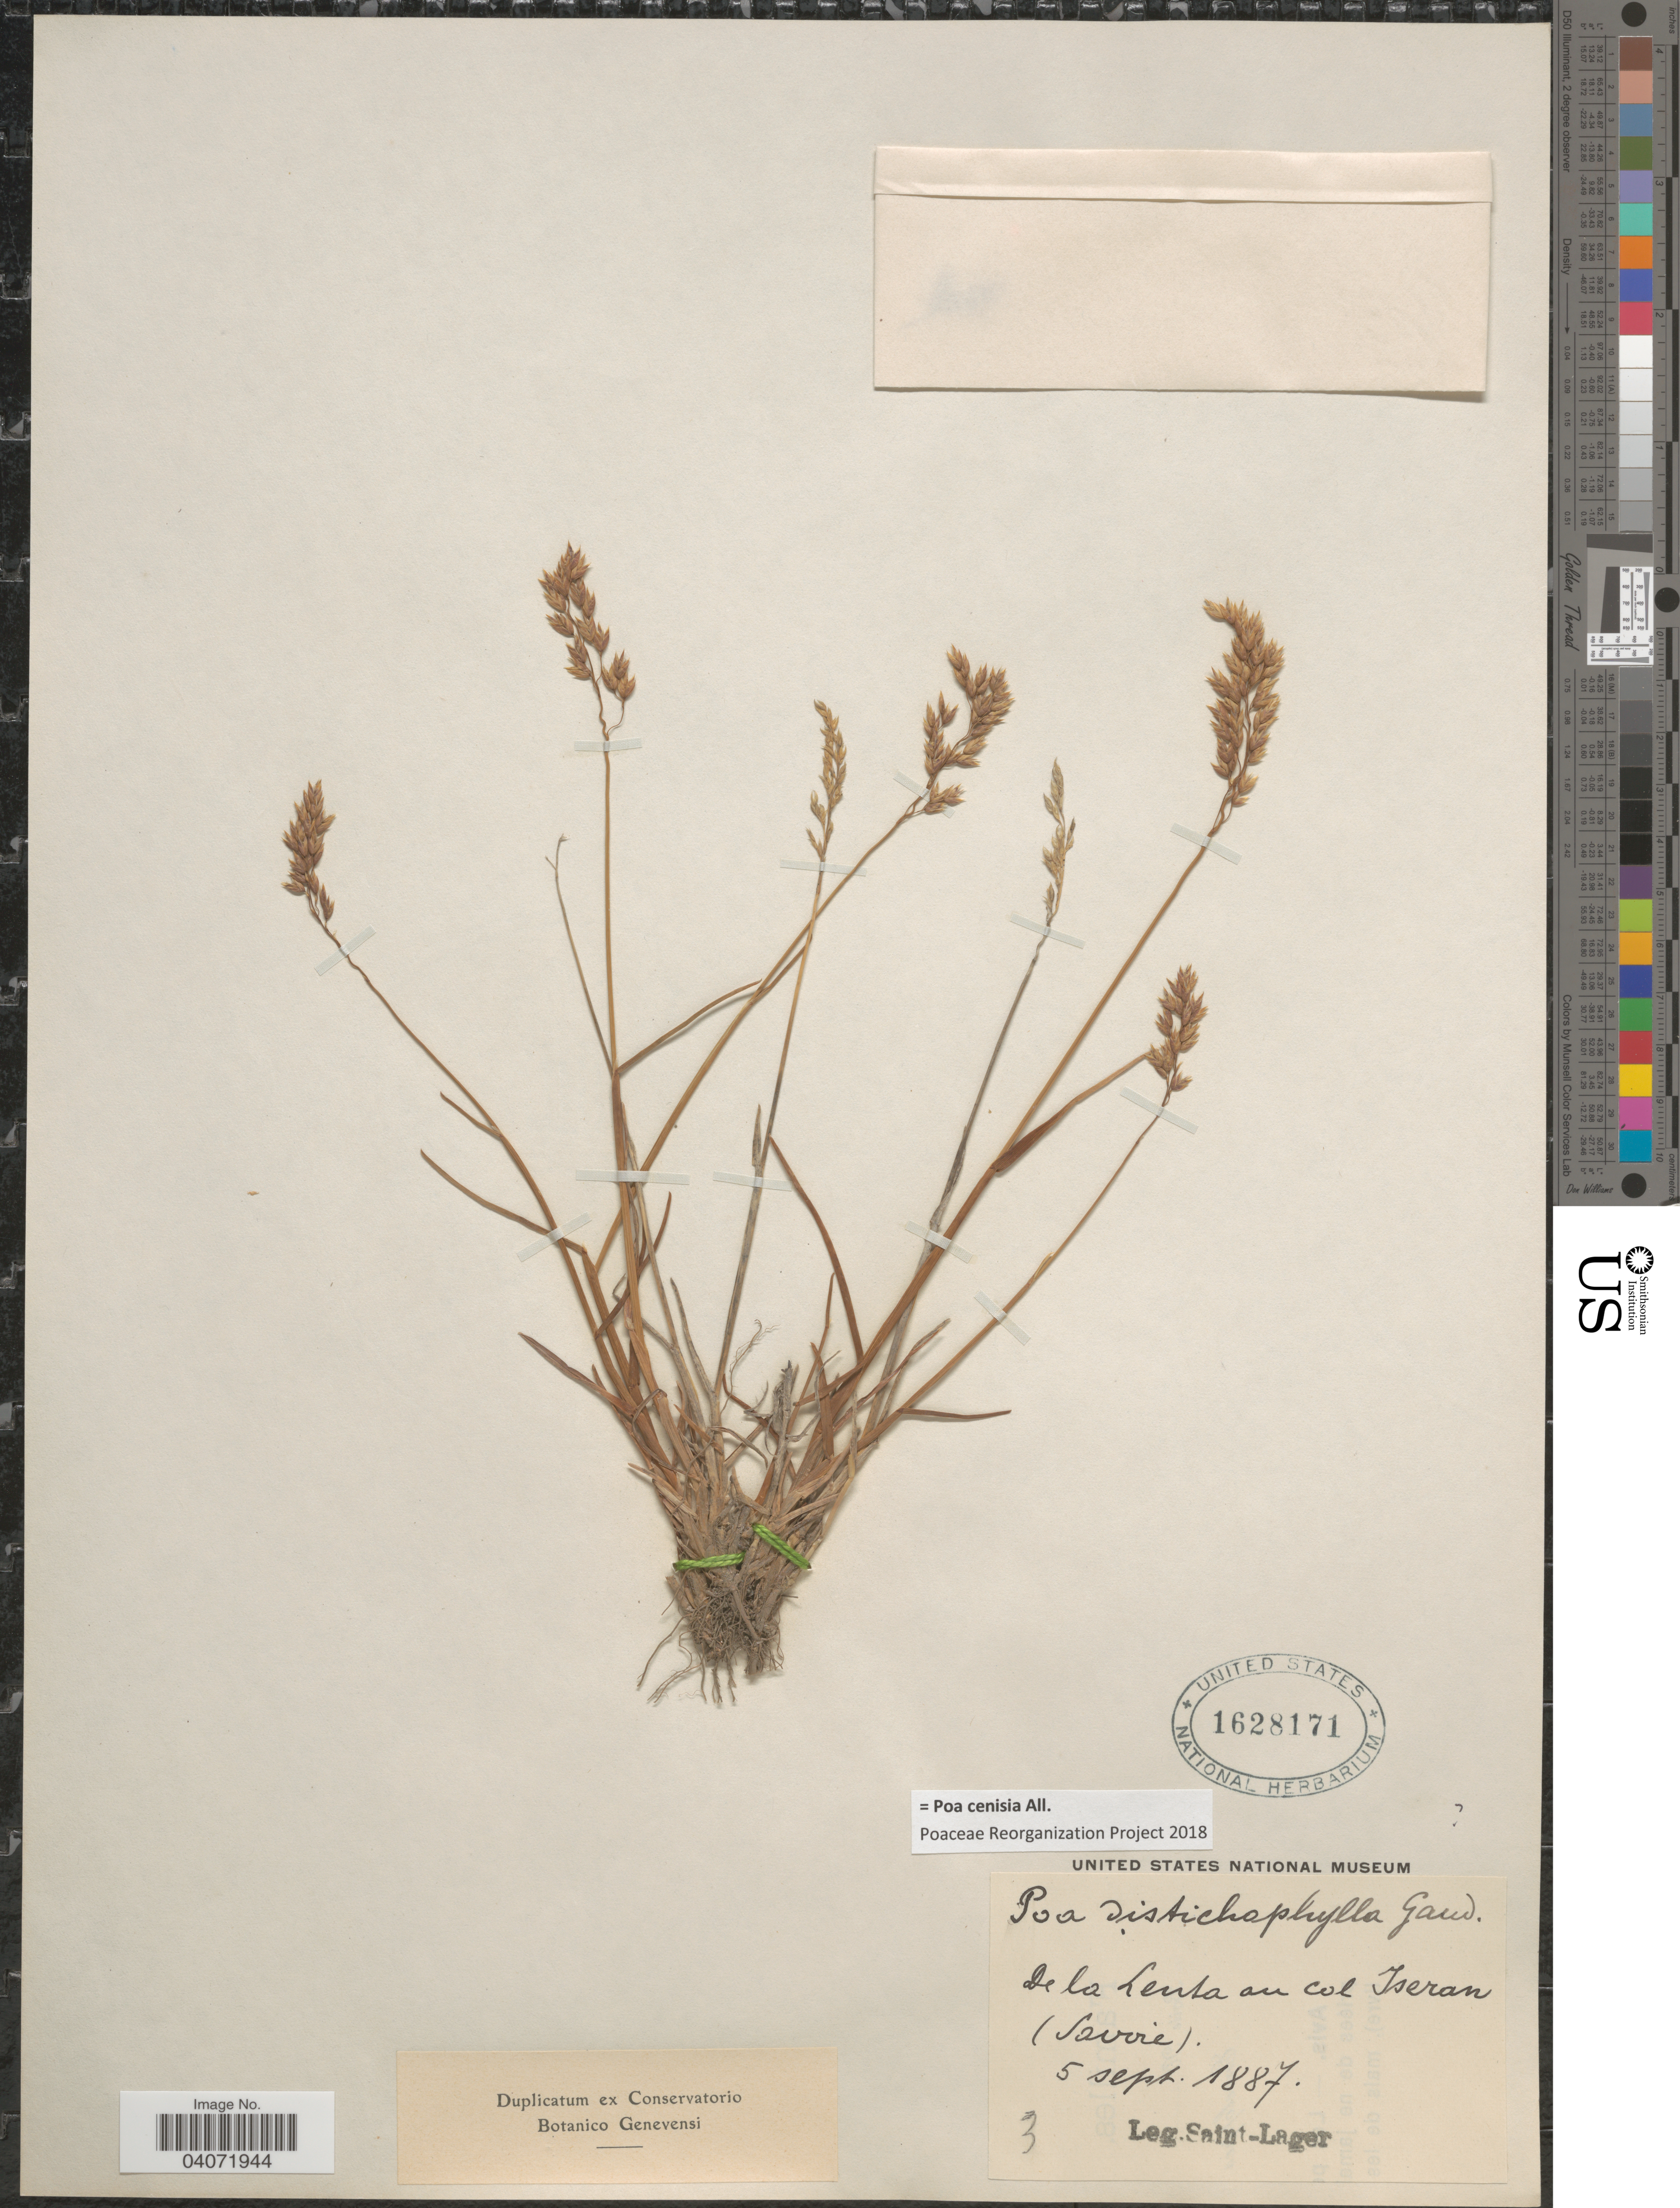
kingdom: Plantae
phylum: Tracheophyta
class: Liliopsida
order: Poales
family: Poaceae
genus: Poa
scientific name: Poa cenisia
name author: All.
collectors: Saint-Lager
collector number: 3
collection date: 1887-09-05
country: France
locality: De la Lenta au col Iseran (Savoie).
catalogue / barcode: US 1628171